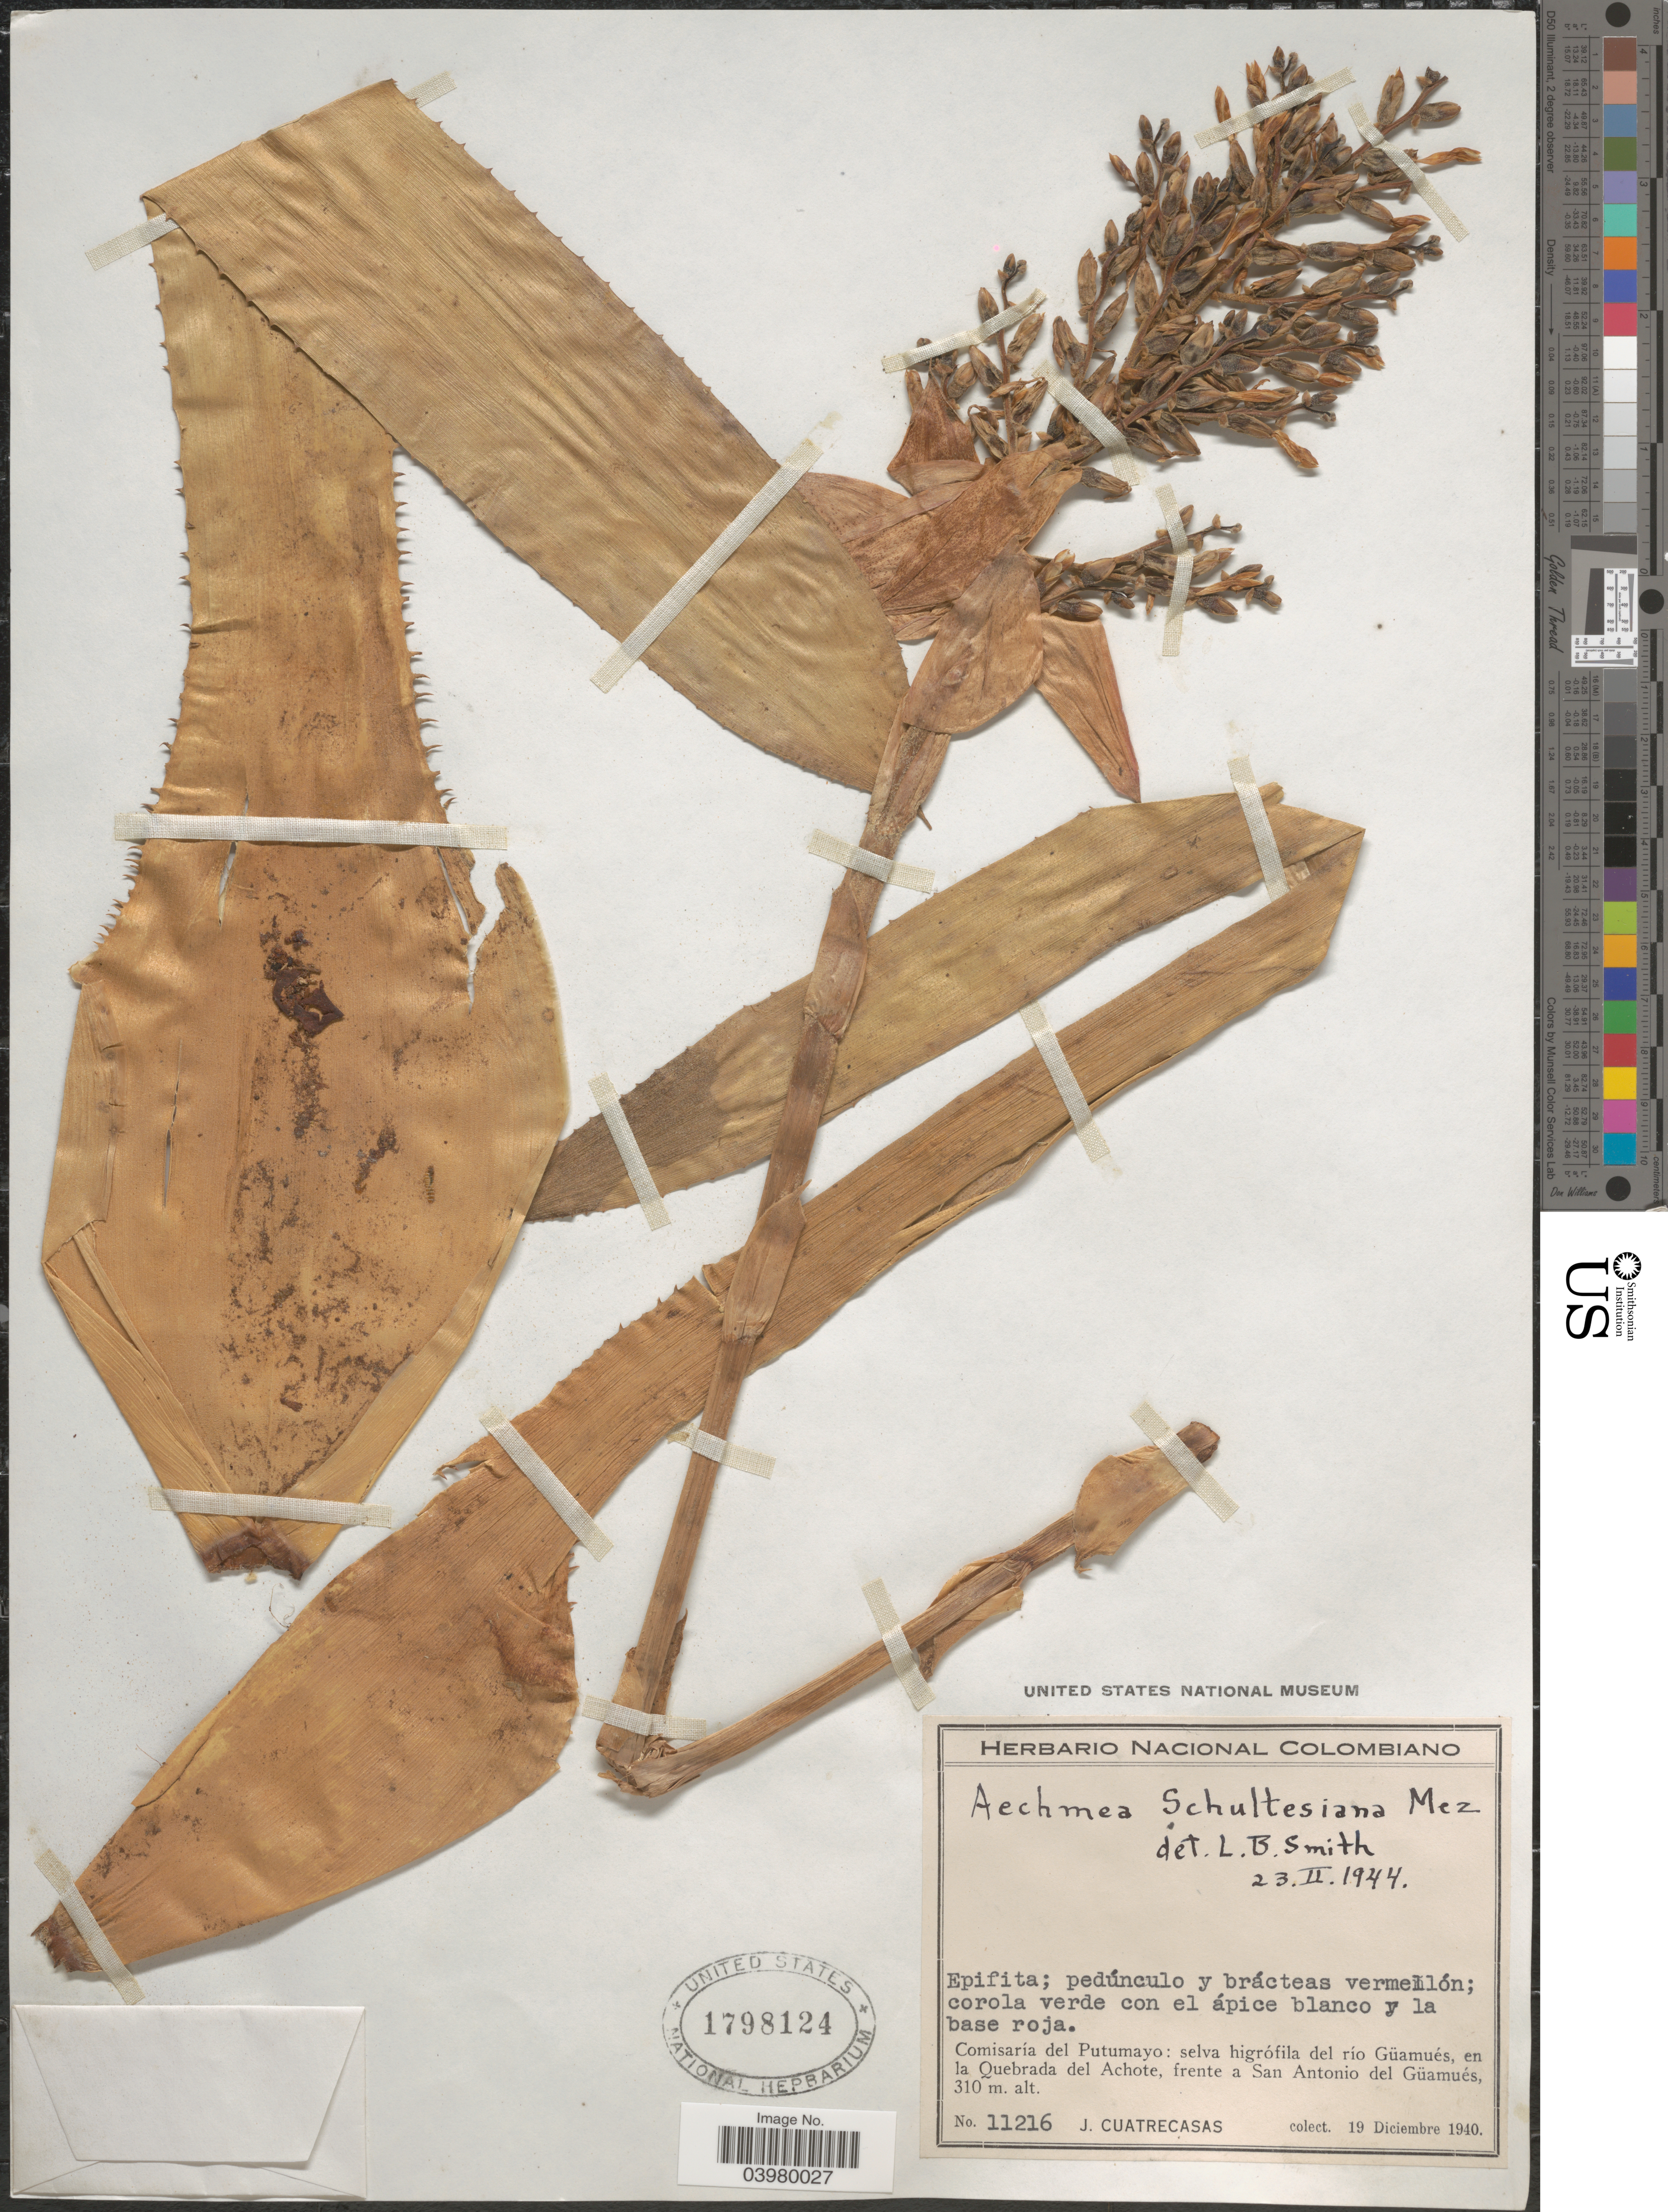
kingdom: Plantae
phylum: Tracheophyta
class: Liliopsida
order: Poales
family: Bromeliaceae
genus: Aechmea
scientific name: Aechmea penduliflora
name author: André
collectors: J. Cuatrecasas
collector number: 11216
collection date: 1940-12-19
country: Colombia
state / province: Putumayo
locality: Comisaría del Putumayo: selva higrófila del río Güamués, en la Quebrada del Achote, frente a San Antonio del Güamués.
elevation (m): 310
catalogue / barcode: US 1798124